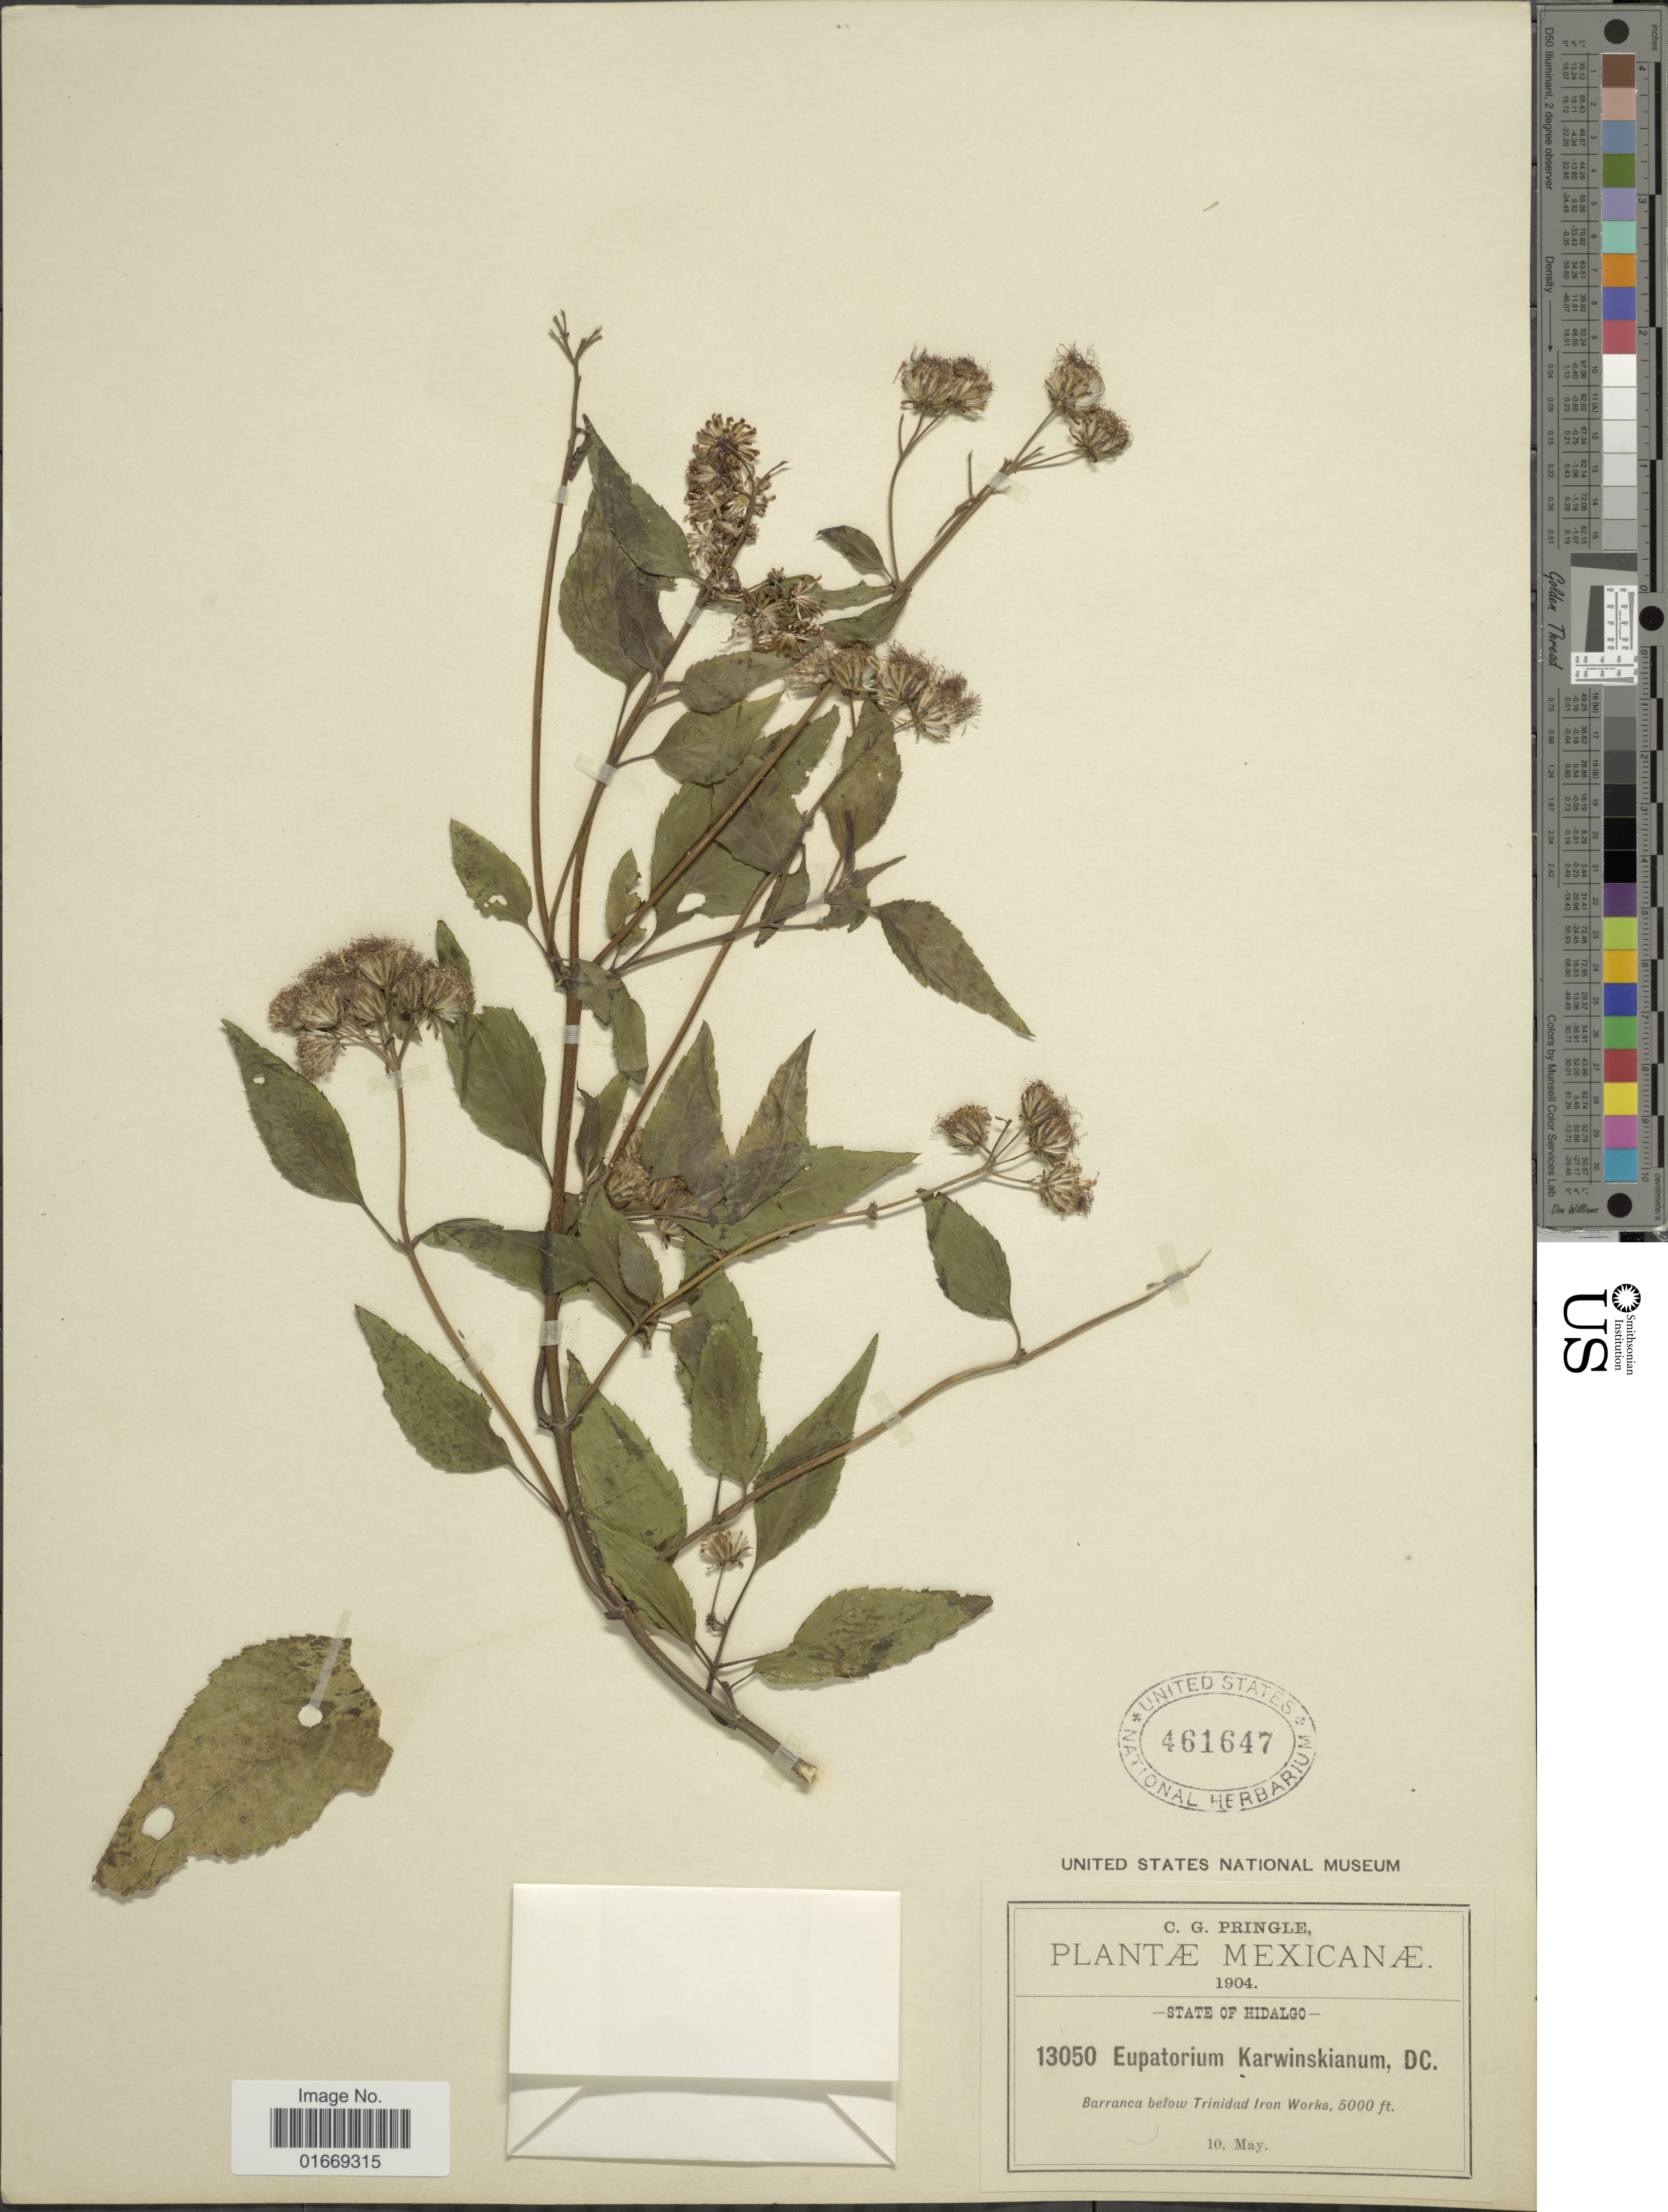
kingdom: Plantae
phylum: Tracheophyta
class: Magnoliopsida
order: Asterales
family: Asteraceae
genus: Bartlettina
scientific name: Bartlettina karvinskiana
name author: (DC.) R.M. King & H. Rob.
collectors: C. G. Pringle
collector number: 13050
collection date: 1904-05-10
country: Mexico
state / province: Hidalgo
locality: State of Hidalgo. Barranco below Trinidad Iron Works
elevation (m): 1524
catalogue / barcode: US 461647